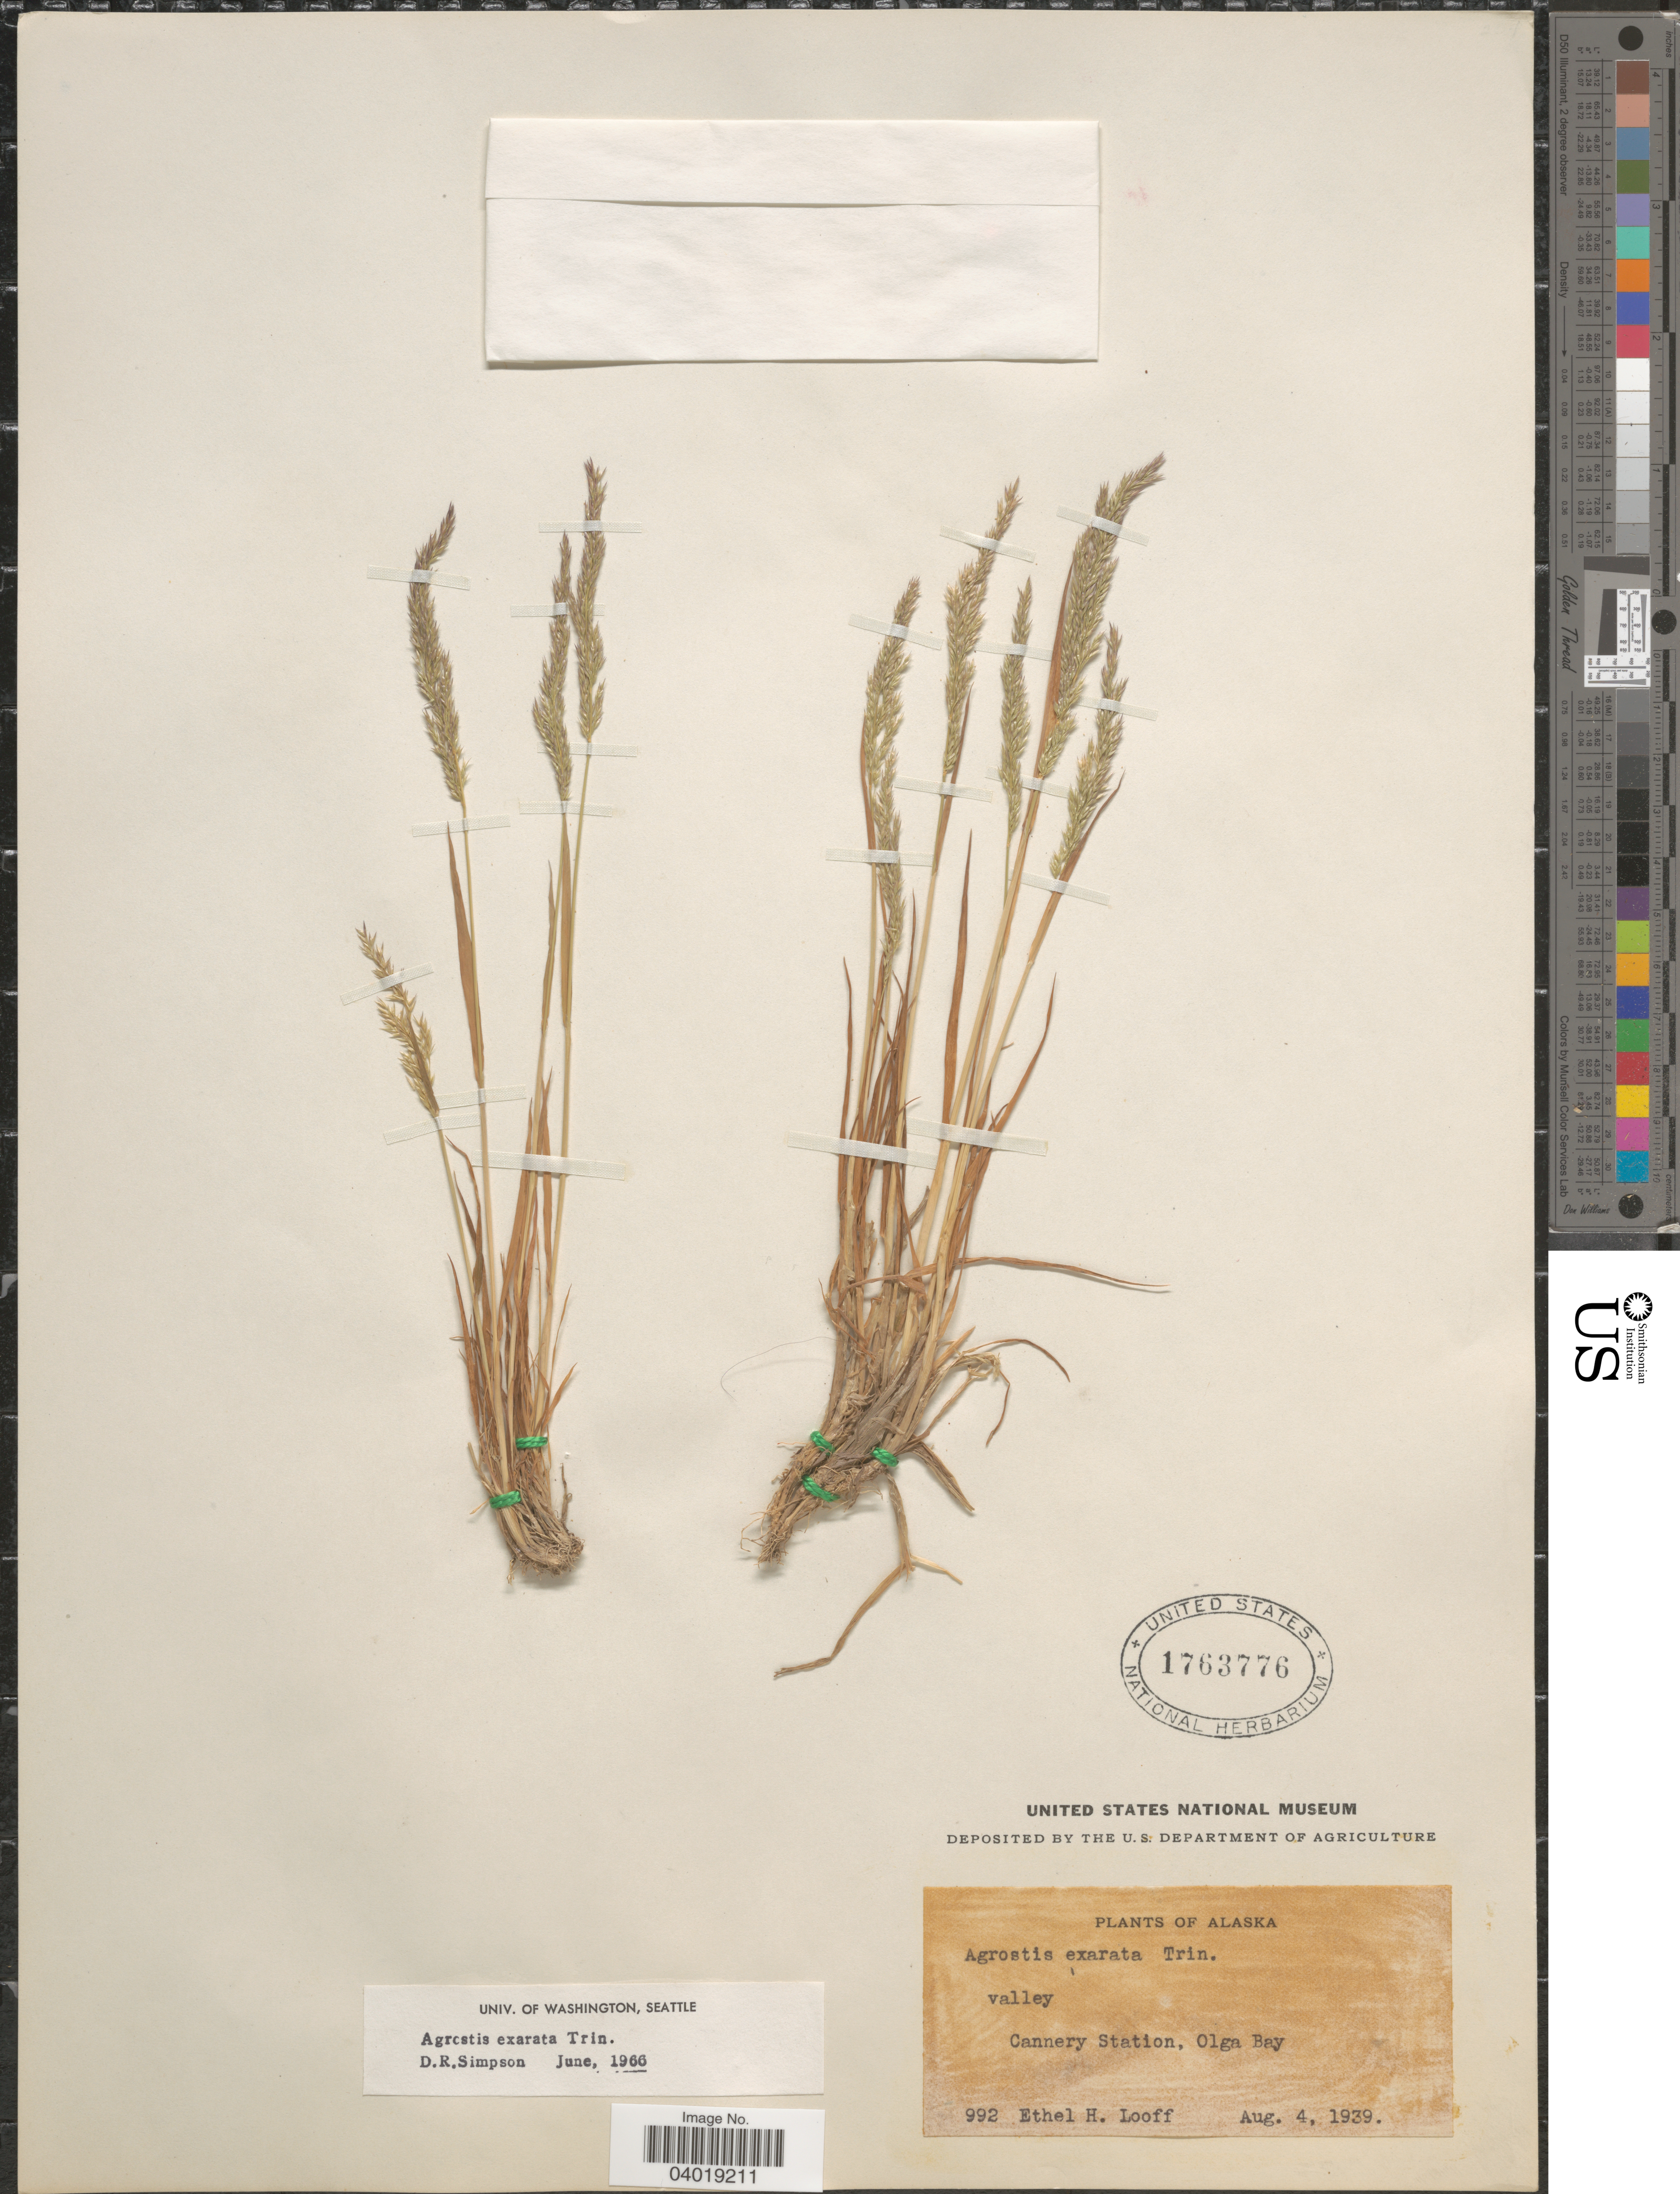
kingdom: Plantae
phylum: Tracheophyta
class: Liliopsida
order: Poales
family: Poaceae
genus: Agrostis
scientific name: Agrostis exarata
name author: Trin.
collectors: E. Looff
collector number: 992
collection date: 1939-08-04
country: United States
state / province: Alaska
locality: Valley. Cannery Station, Olga Bay.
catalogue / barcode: US 1763776